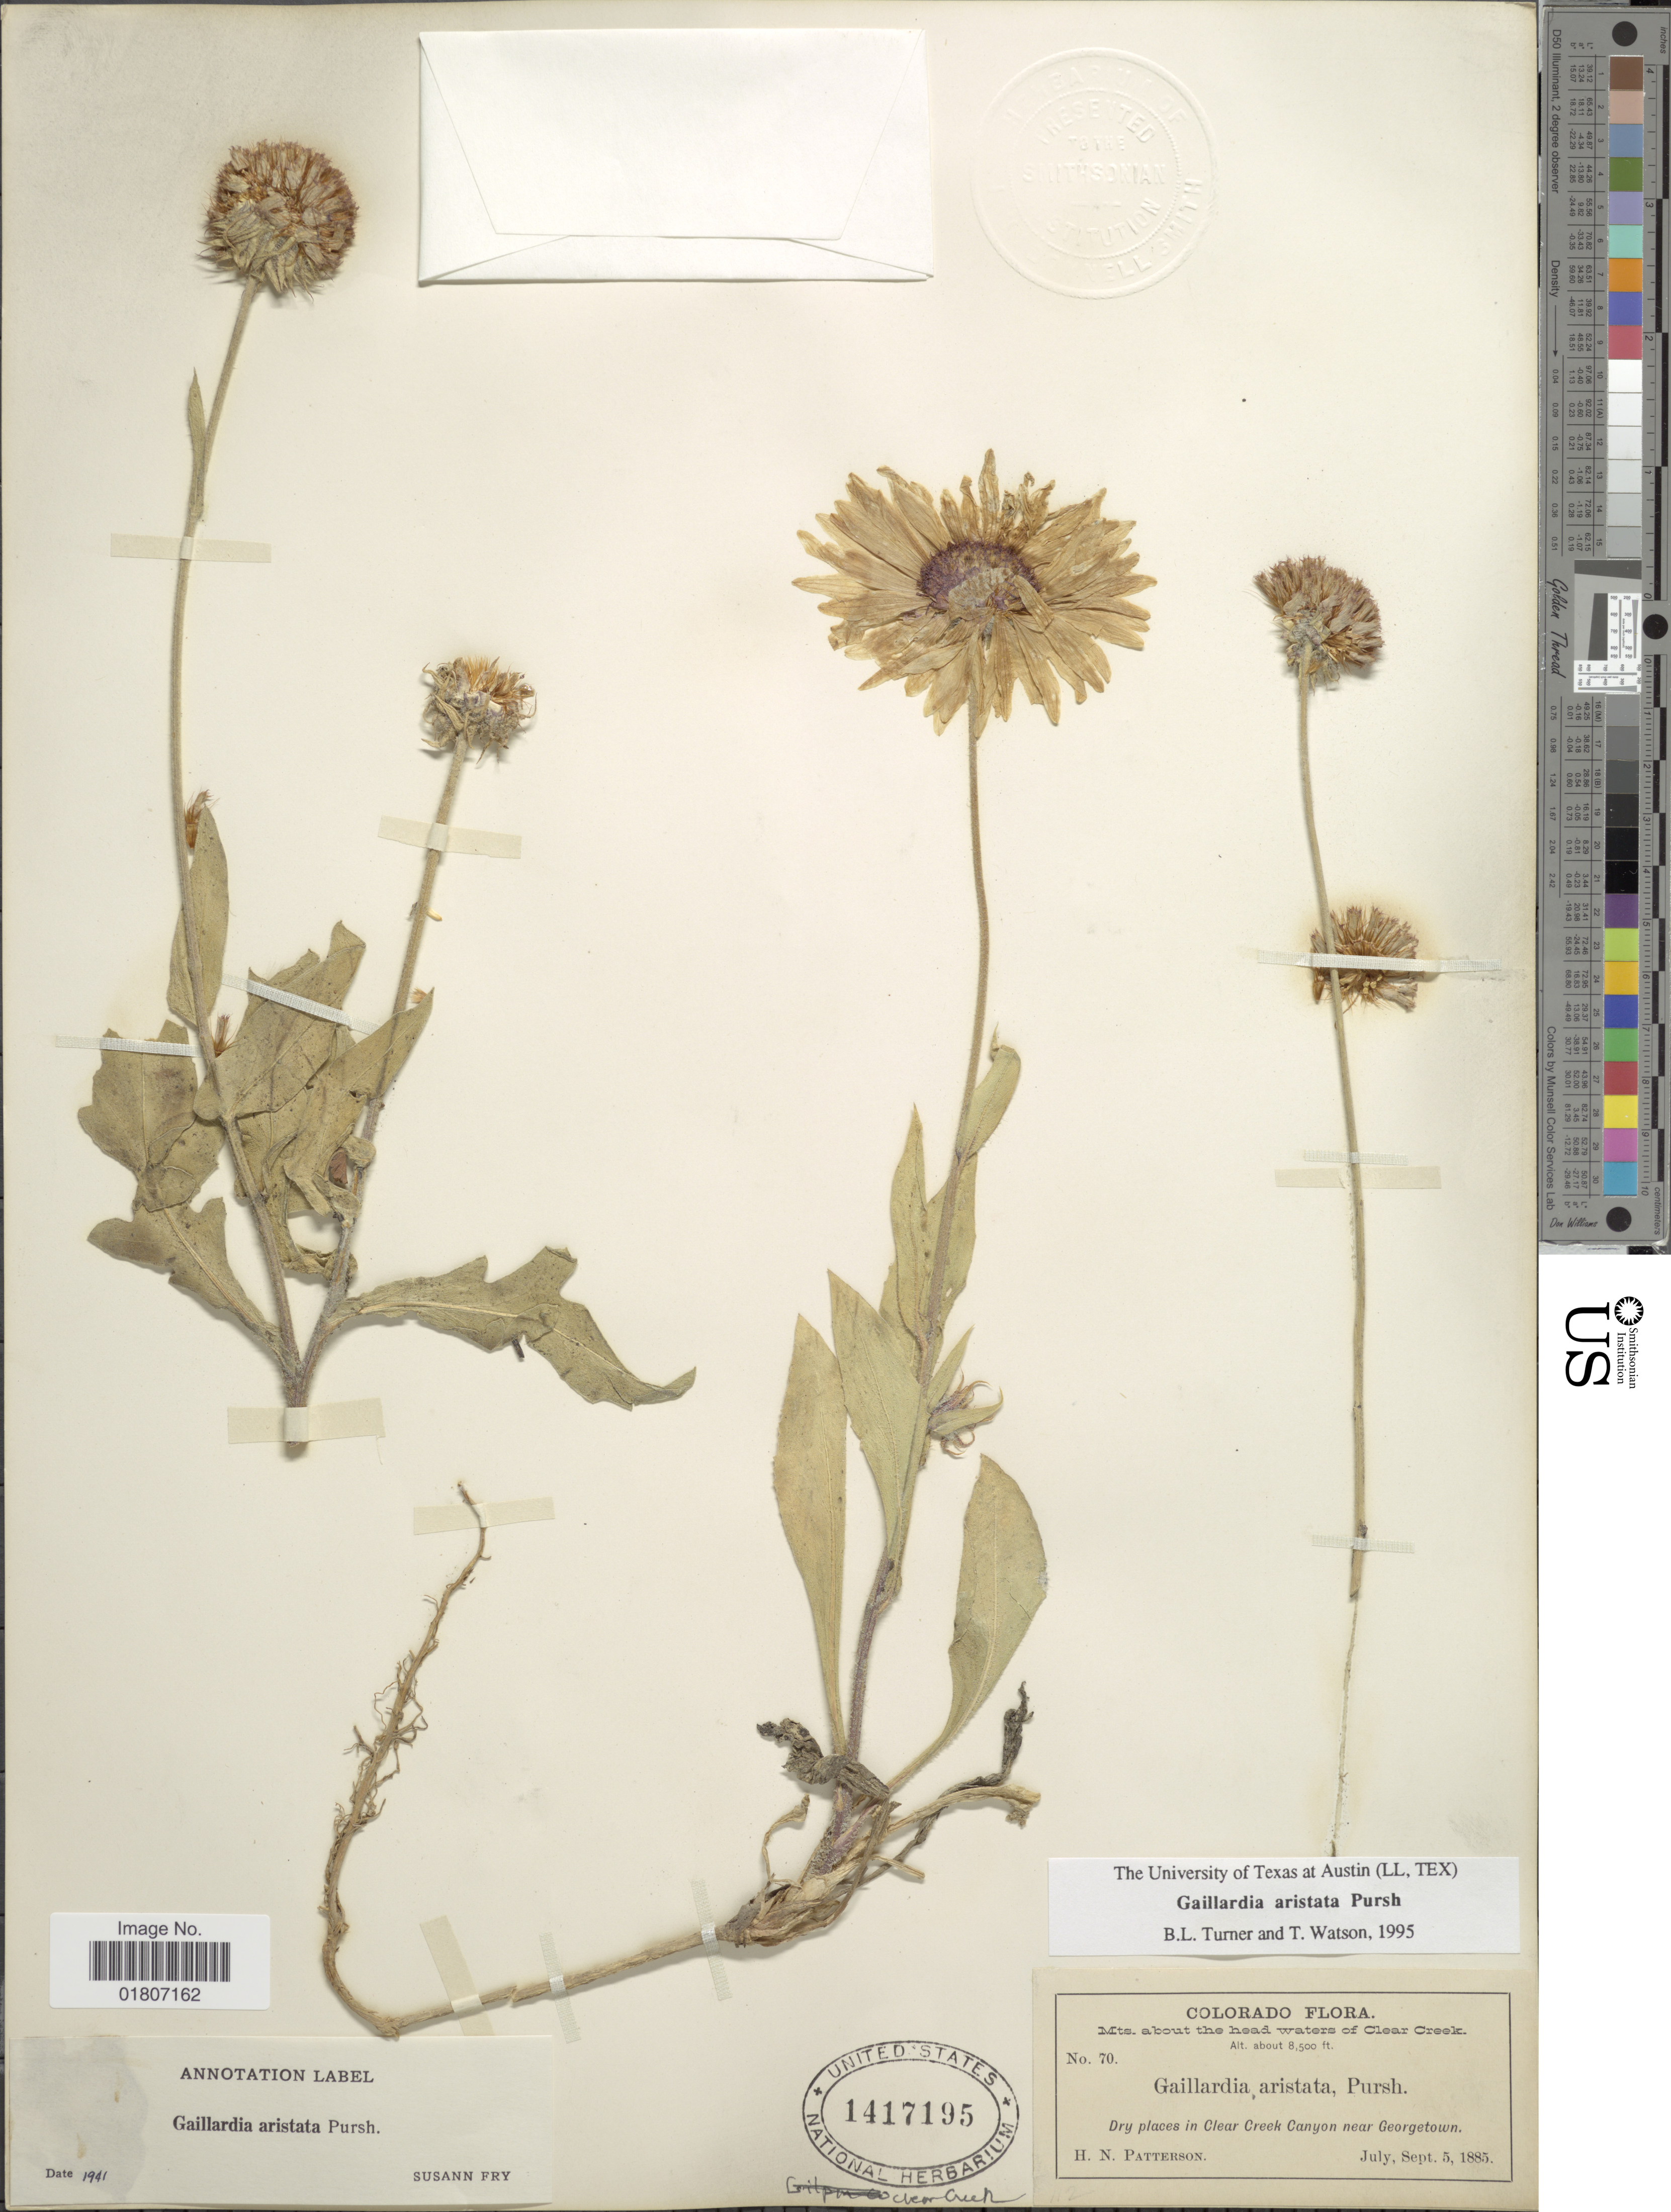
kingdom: Plantae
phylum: Tracheophyta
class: Magnoliopsida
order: Asterales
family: Asteraceae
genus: Gaillardia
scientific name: Gaillardia aristata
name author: Pursh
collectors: H. N. Patterson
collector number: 70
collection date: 1885-07-05/1885-09-05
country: United States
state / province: Colorado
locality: Mts. about the head waters of Clear Creek. Clear Creek Canyon near Georgetown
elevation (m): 2591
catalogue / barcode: US 1417195